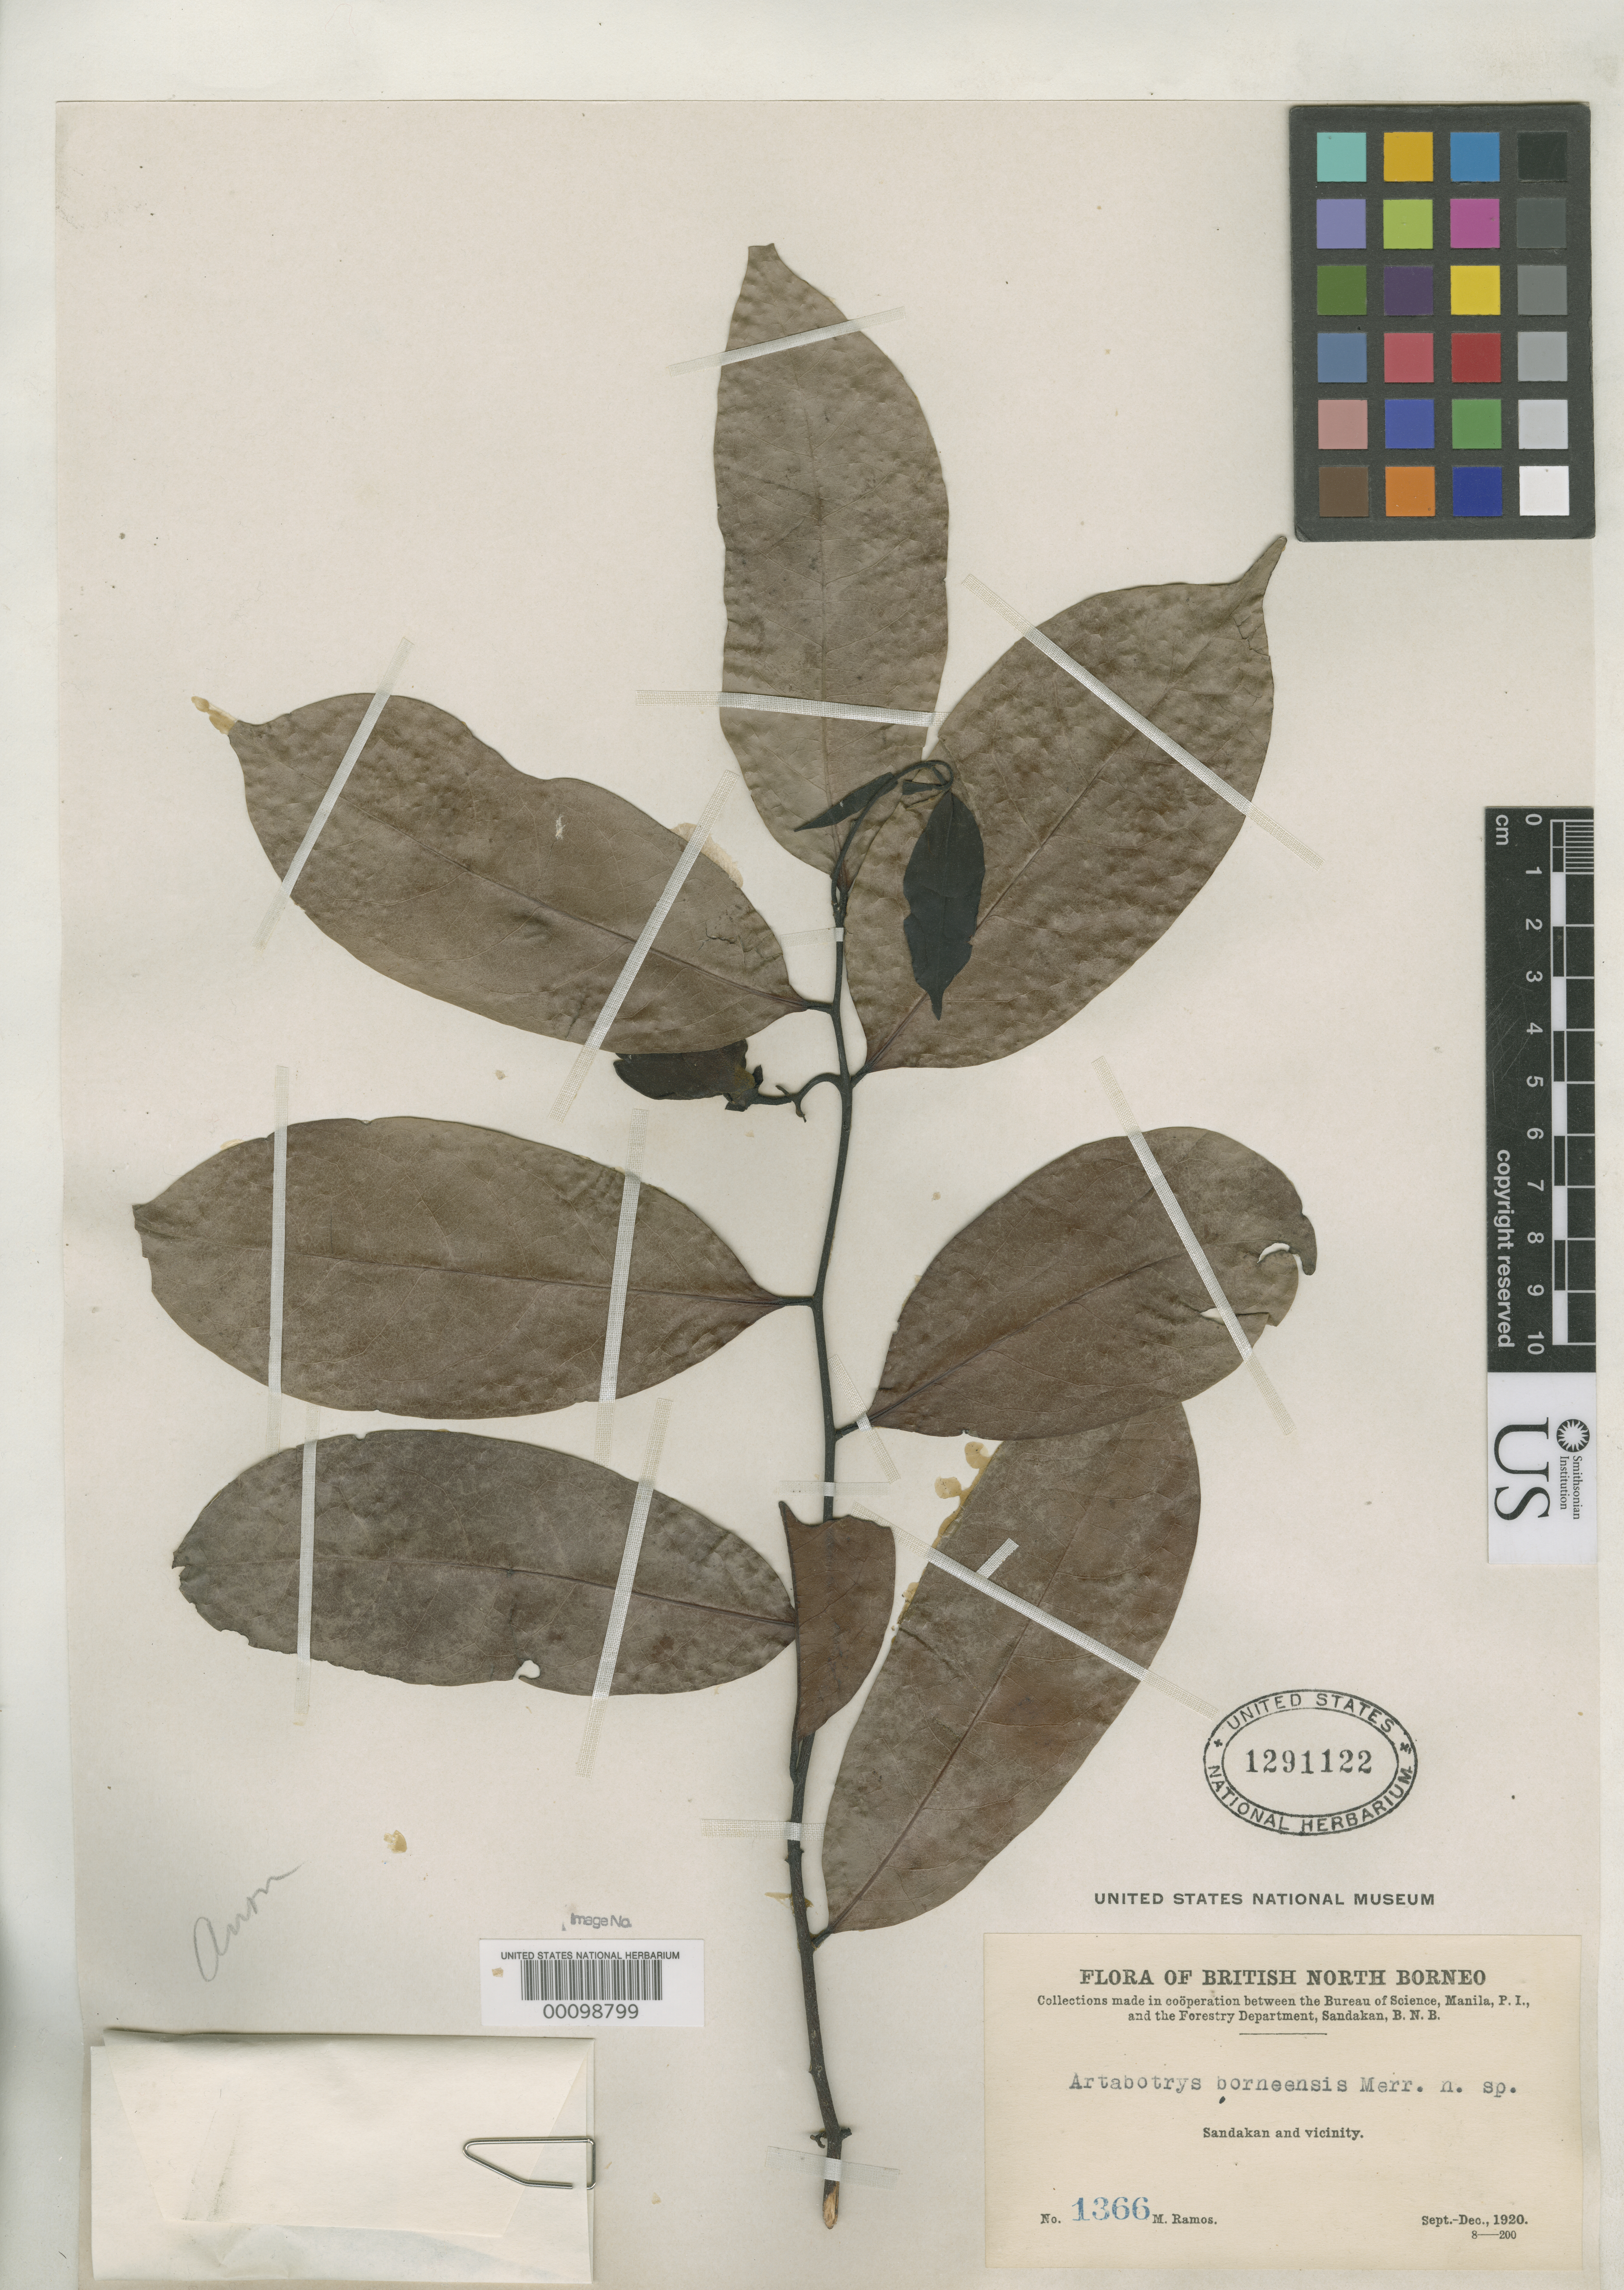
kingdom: Plantae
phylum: Tracheophyta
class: Magnoliopsida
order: Magnoliales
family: Annonaceae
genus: Artabotrys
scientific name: Artabotrys borneensis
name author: Merr.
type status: Isolectotype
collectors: M. Ramos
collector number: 1366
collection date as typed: Sep 1920 to -- Dec 1920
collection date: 1920-09/1920-12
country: Malaysia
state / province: Sabah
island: Borneo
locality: British North Borneo, Sandakan and vicinity.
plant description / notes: Currently accepted name as cited by I.M. Turner, 2009.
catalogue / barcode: US 1291122